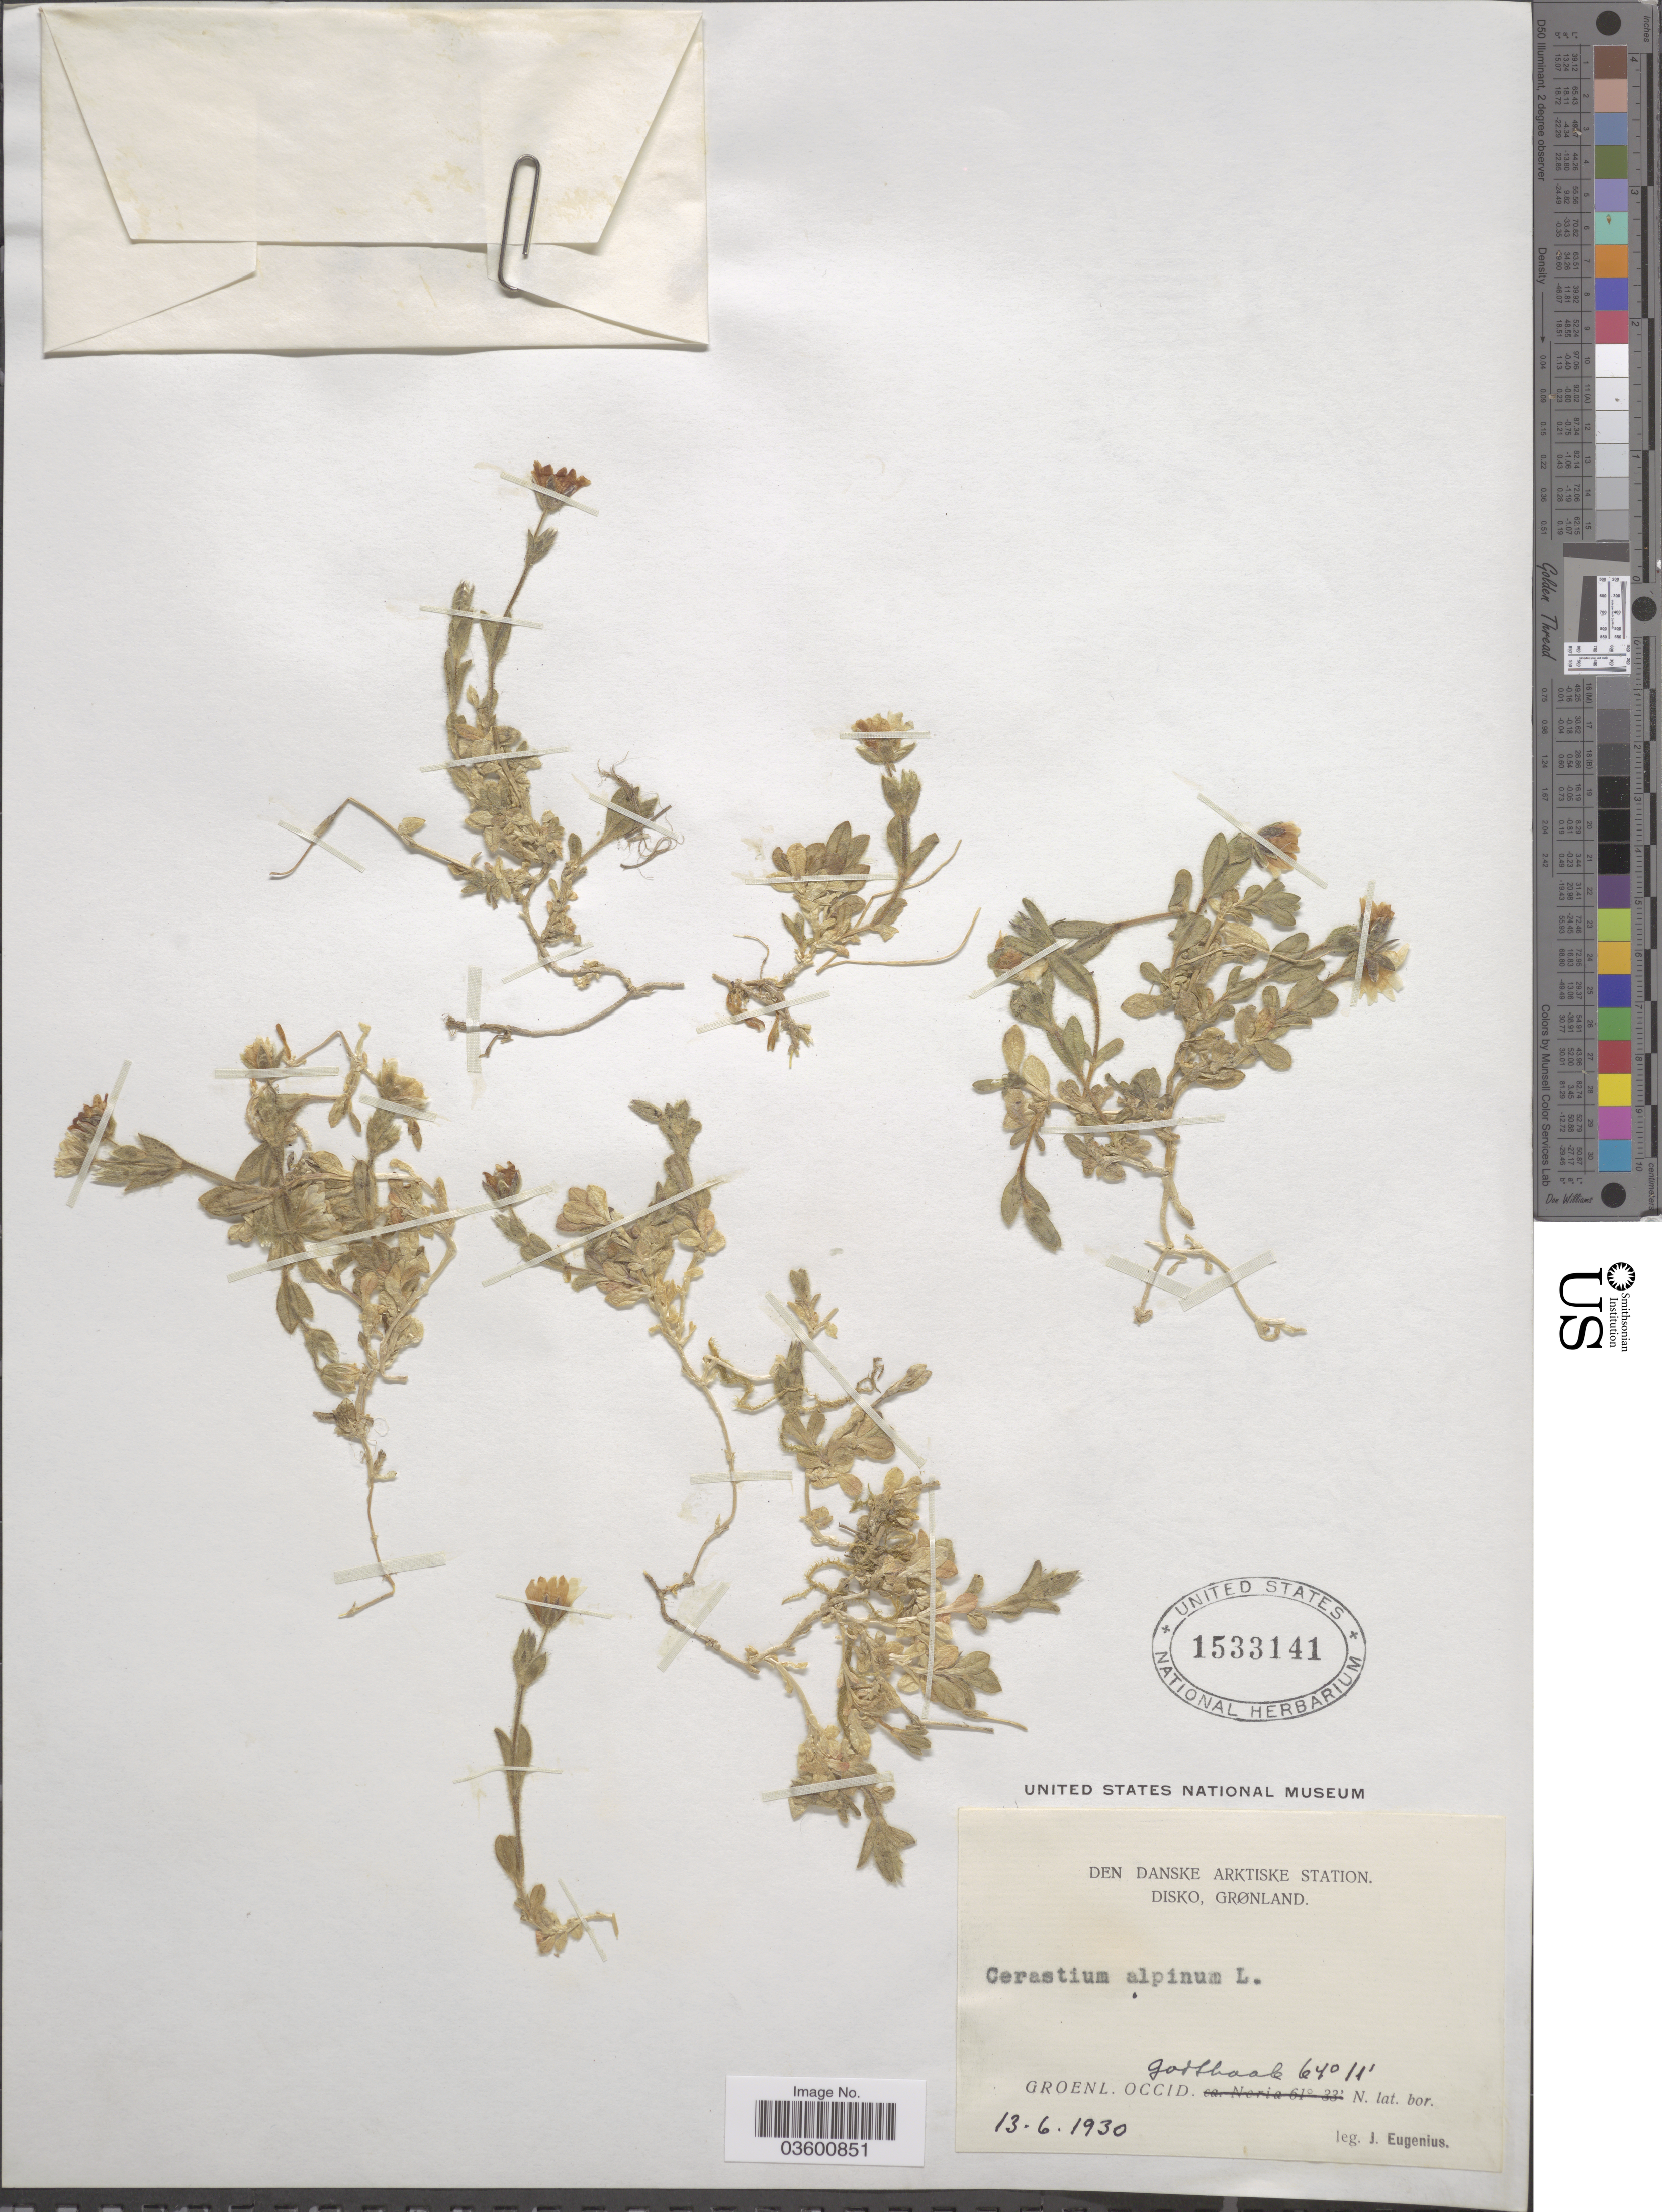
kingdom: Plantae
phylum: Tracheophyta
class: Magnoliopsida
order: Caryophyllales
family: Caryophyllaceae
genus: Cerastium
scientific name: Cerastium alpinum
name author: L.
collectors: J. Eugenius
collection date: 1930-06-13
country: Greenland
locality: Den Danske Arktiske Station. Disko, Grønland. Groenl. Occid. Godthaab.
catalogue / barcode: US 1533141